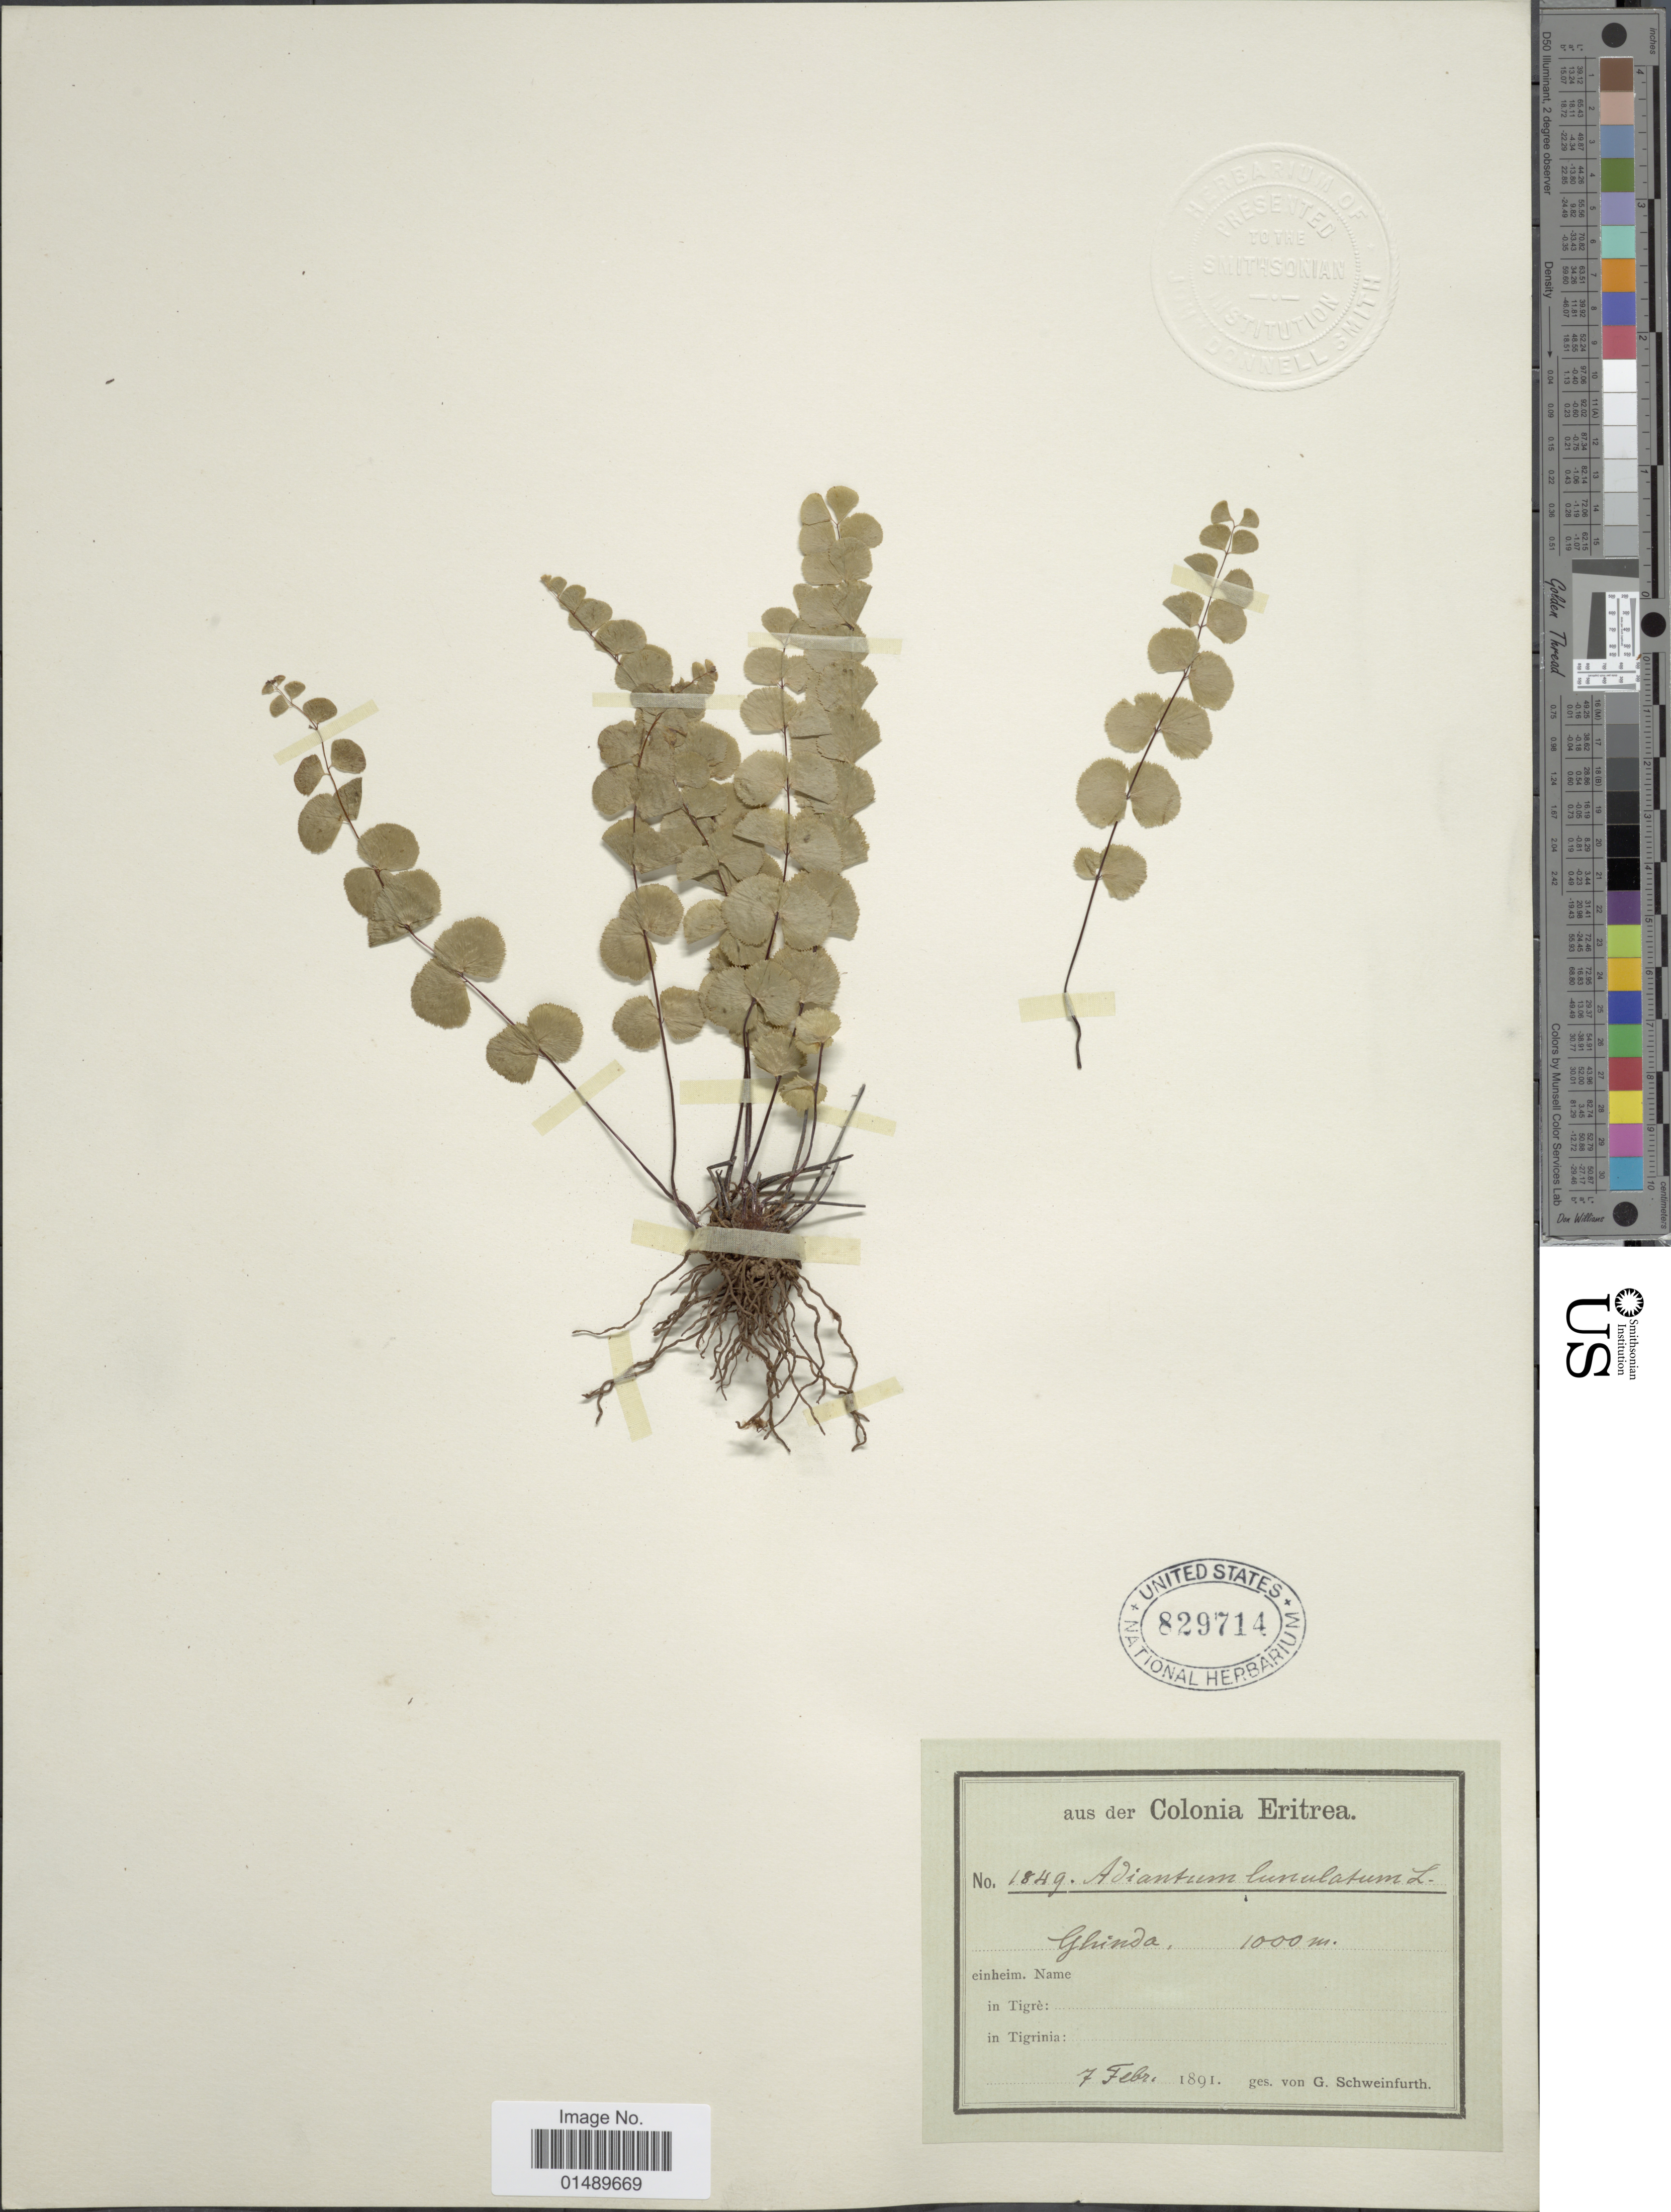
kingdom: Plantae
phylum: Tracheophyta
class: Polypodiopsida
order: Polypodiales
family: Pteridaceae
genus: Adiantum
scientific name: Adiantum philippense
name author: L.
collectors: G. A. Schweinfurth (herbarium)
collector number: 1849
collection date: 1891-02-07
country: Eritrea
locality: Colonia Eritrea, Ghinda.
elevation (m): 1000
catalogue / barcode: US 829714